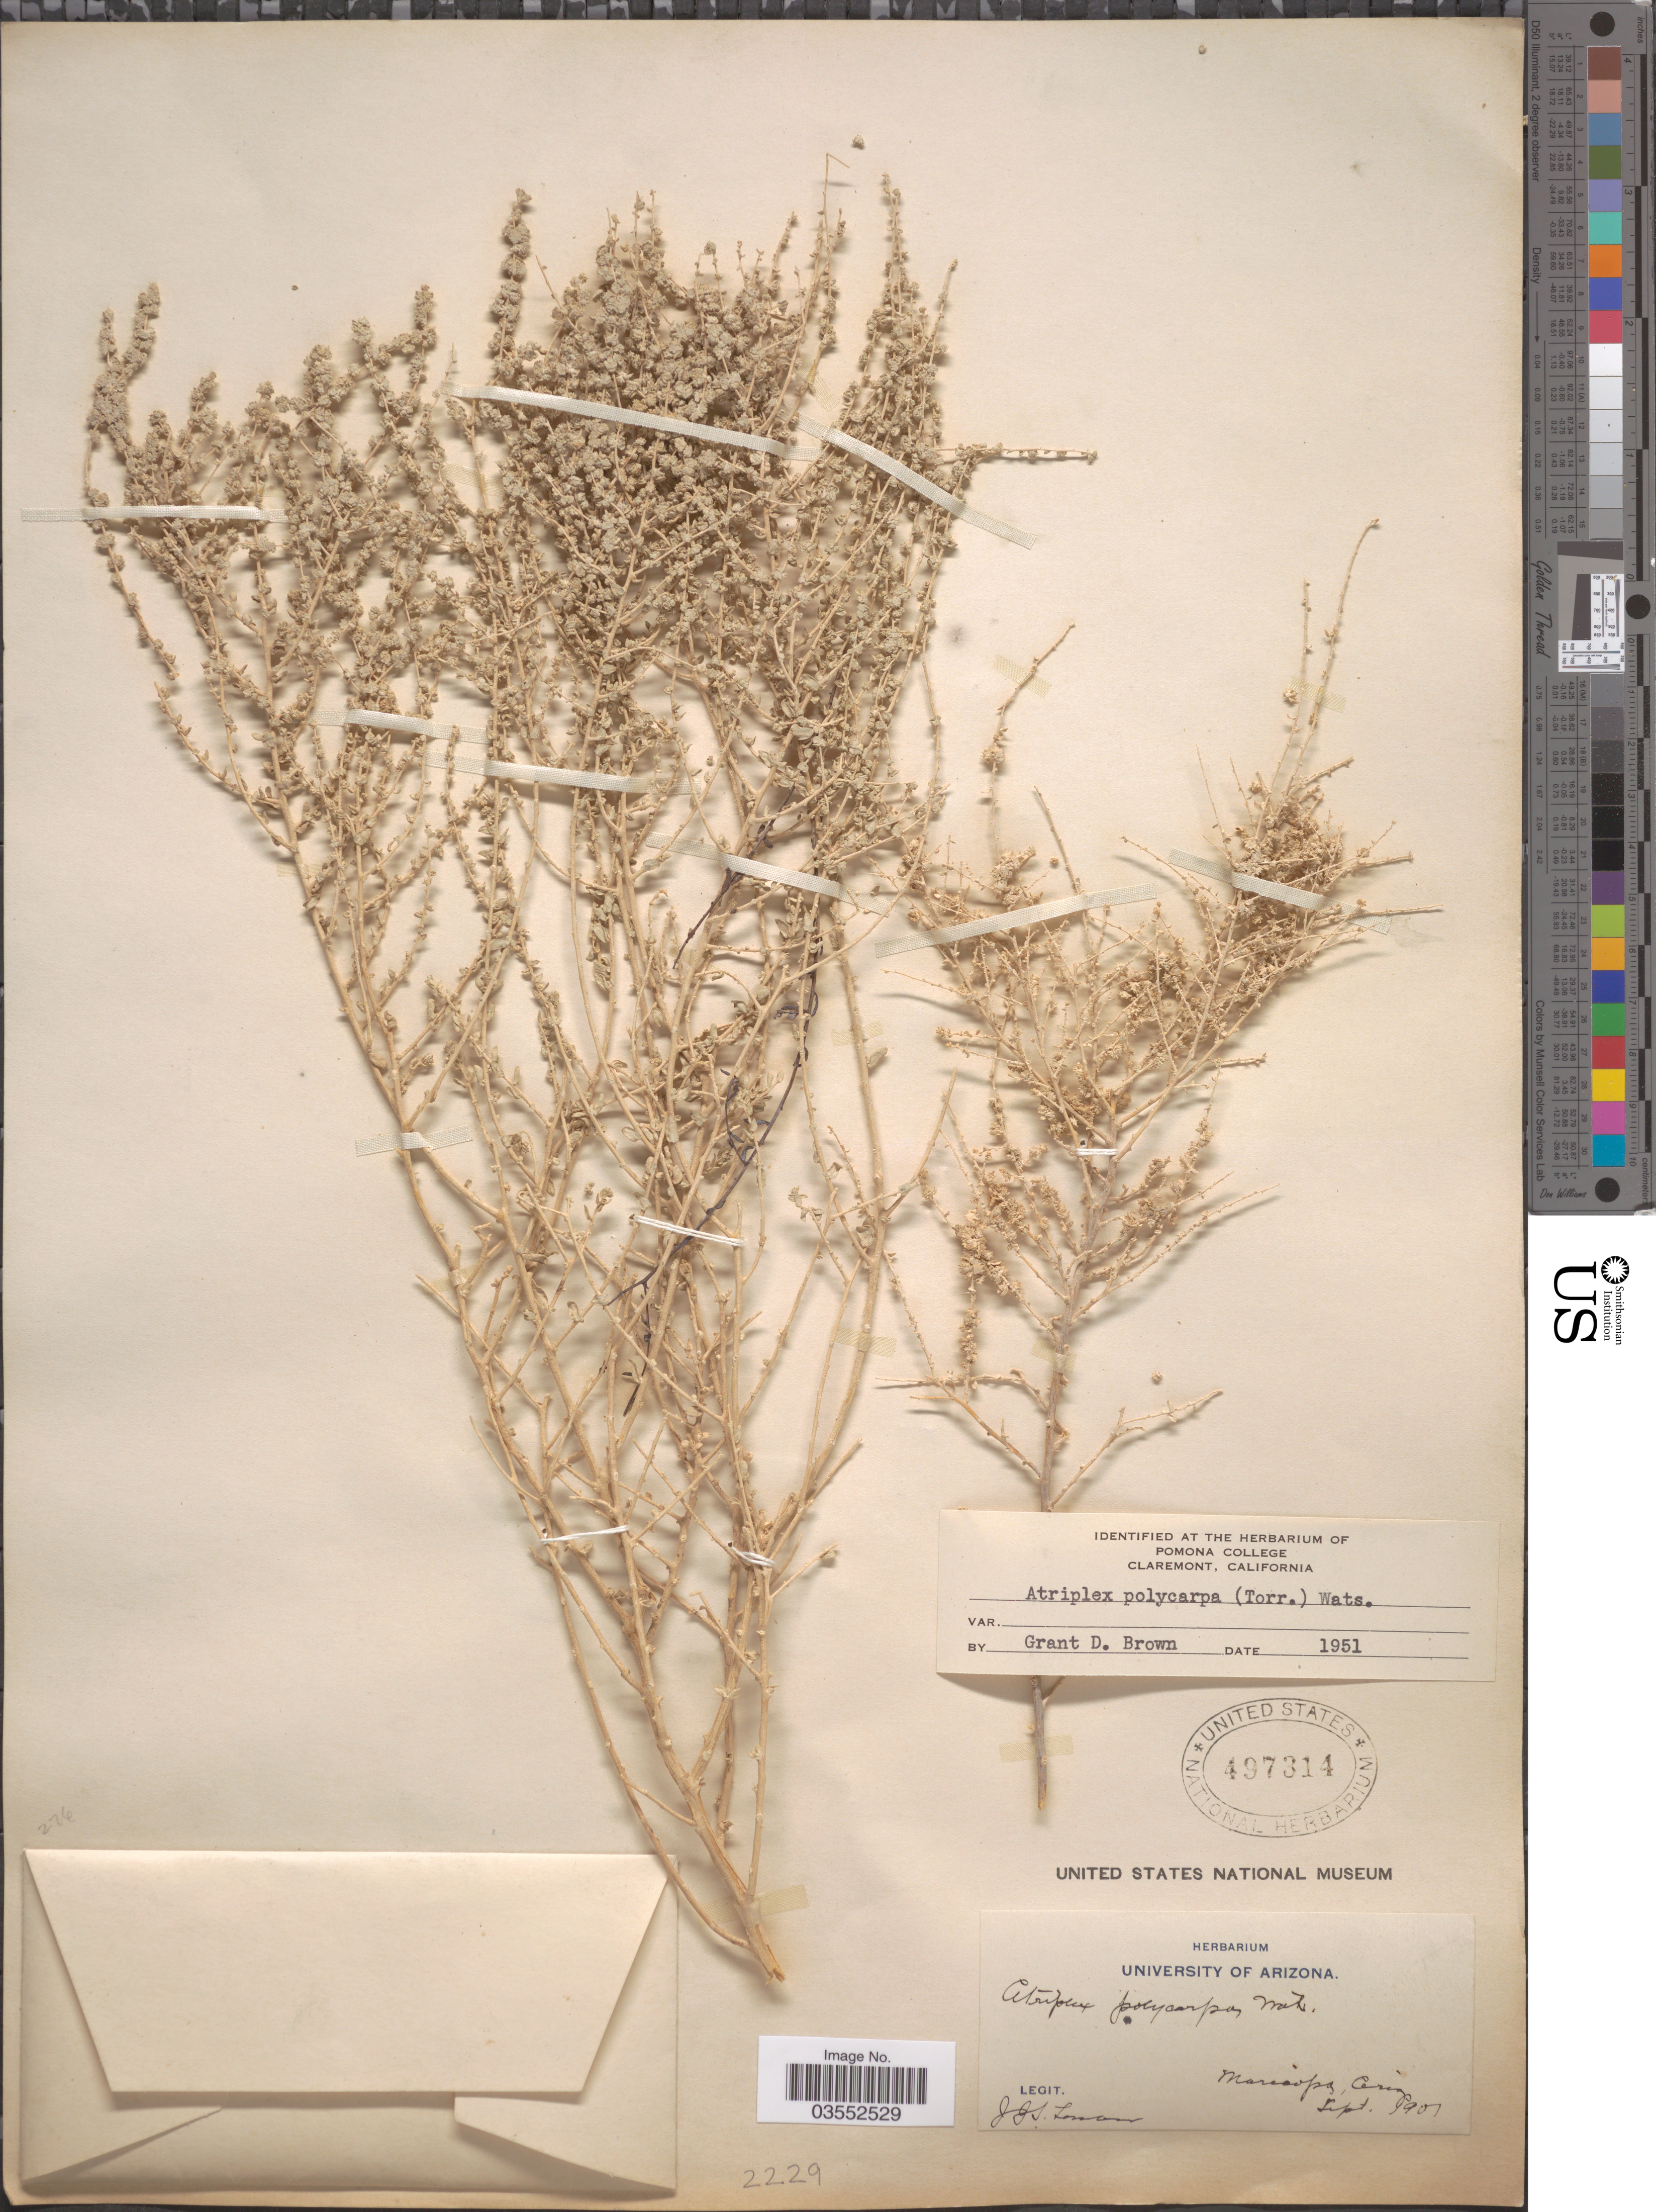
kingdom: Plantae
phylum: Tracheophyta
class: Magnoliopsida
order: Caryophyllales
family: Amaranthaceae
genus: Atriplex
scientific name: Atriplex polycarpa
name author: (Torr.) S. Watson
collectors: J. Lemmon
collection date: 1901-09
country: United States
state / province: Arizona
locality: Maricopa.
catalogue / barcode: US 497314